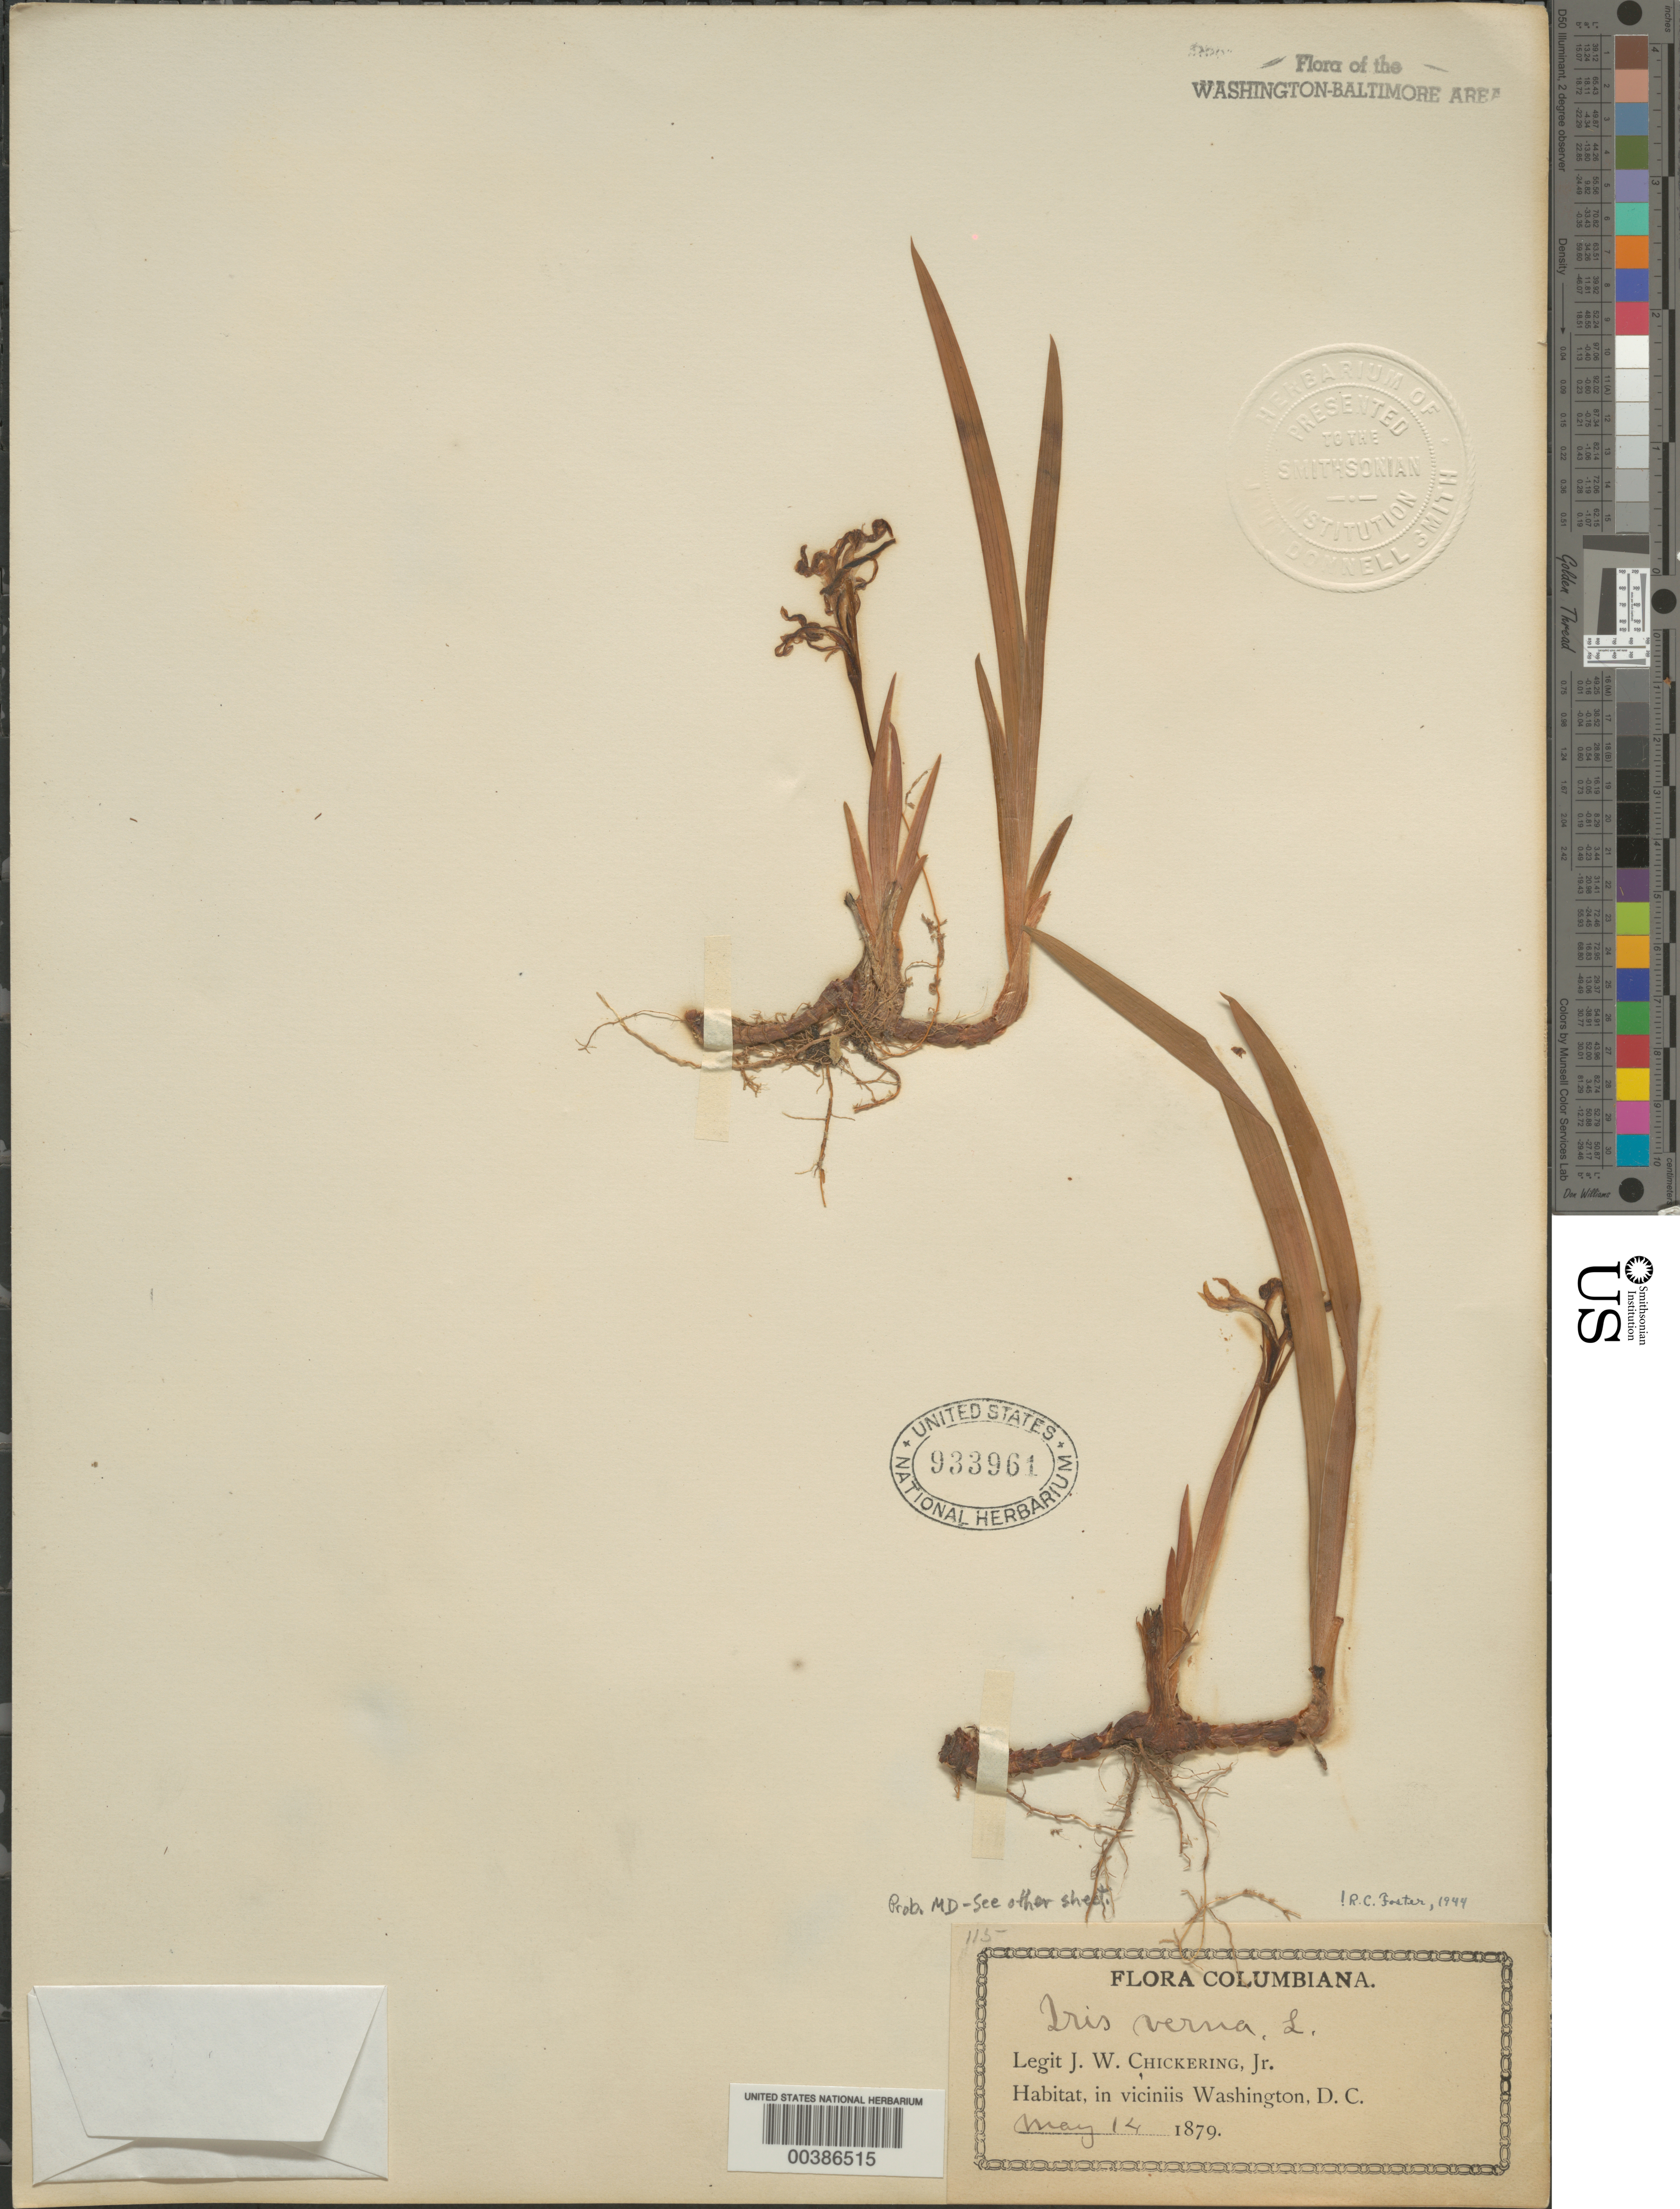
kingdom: Plantae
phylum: Tracheophyta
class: Liliopsida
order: Asparagales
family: Iridaceae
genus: Iris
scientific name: Iris verna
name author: L.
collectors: J. W. Chickering Jr.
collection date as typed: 14 May 1879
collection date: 1879-05-14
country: United States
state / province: District of Columbia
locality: Washington DC area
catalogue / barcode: US 933961